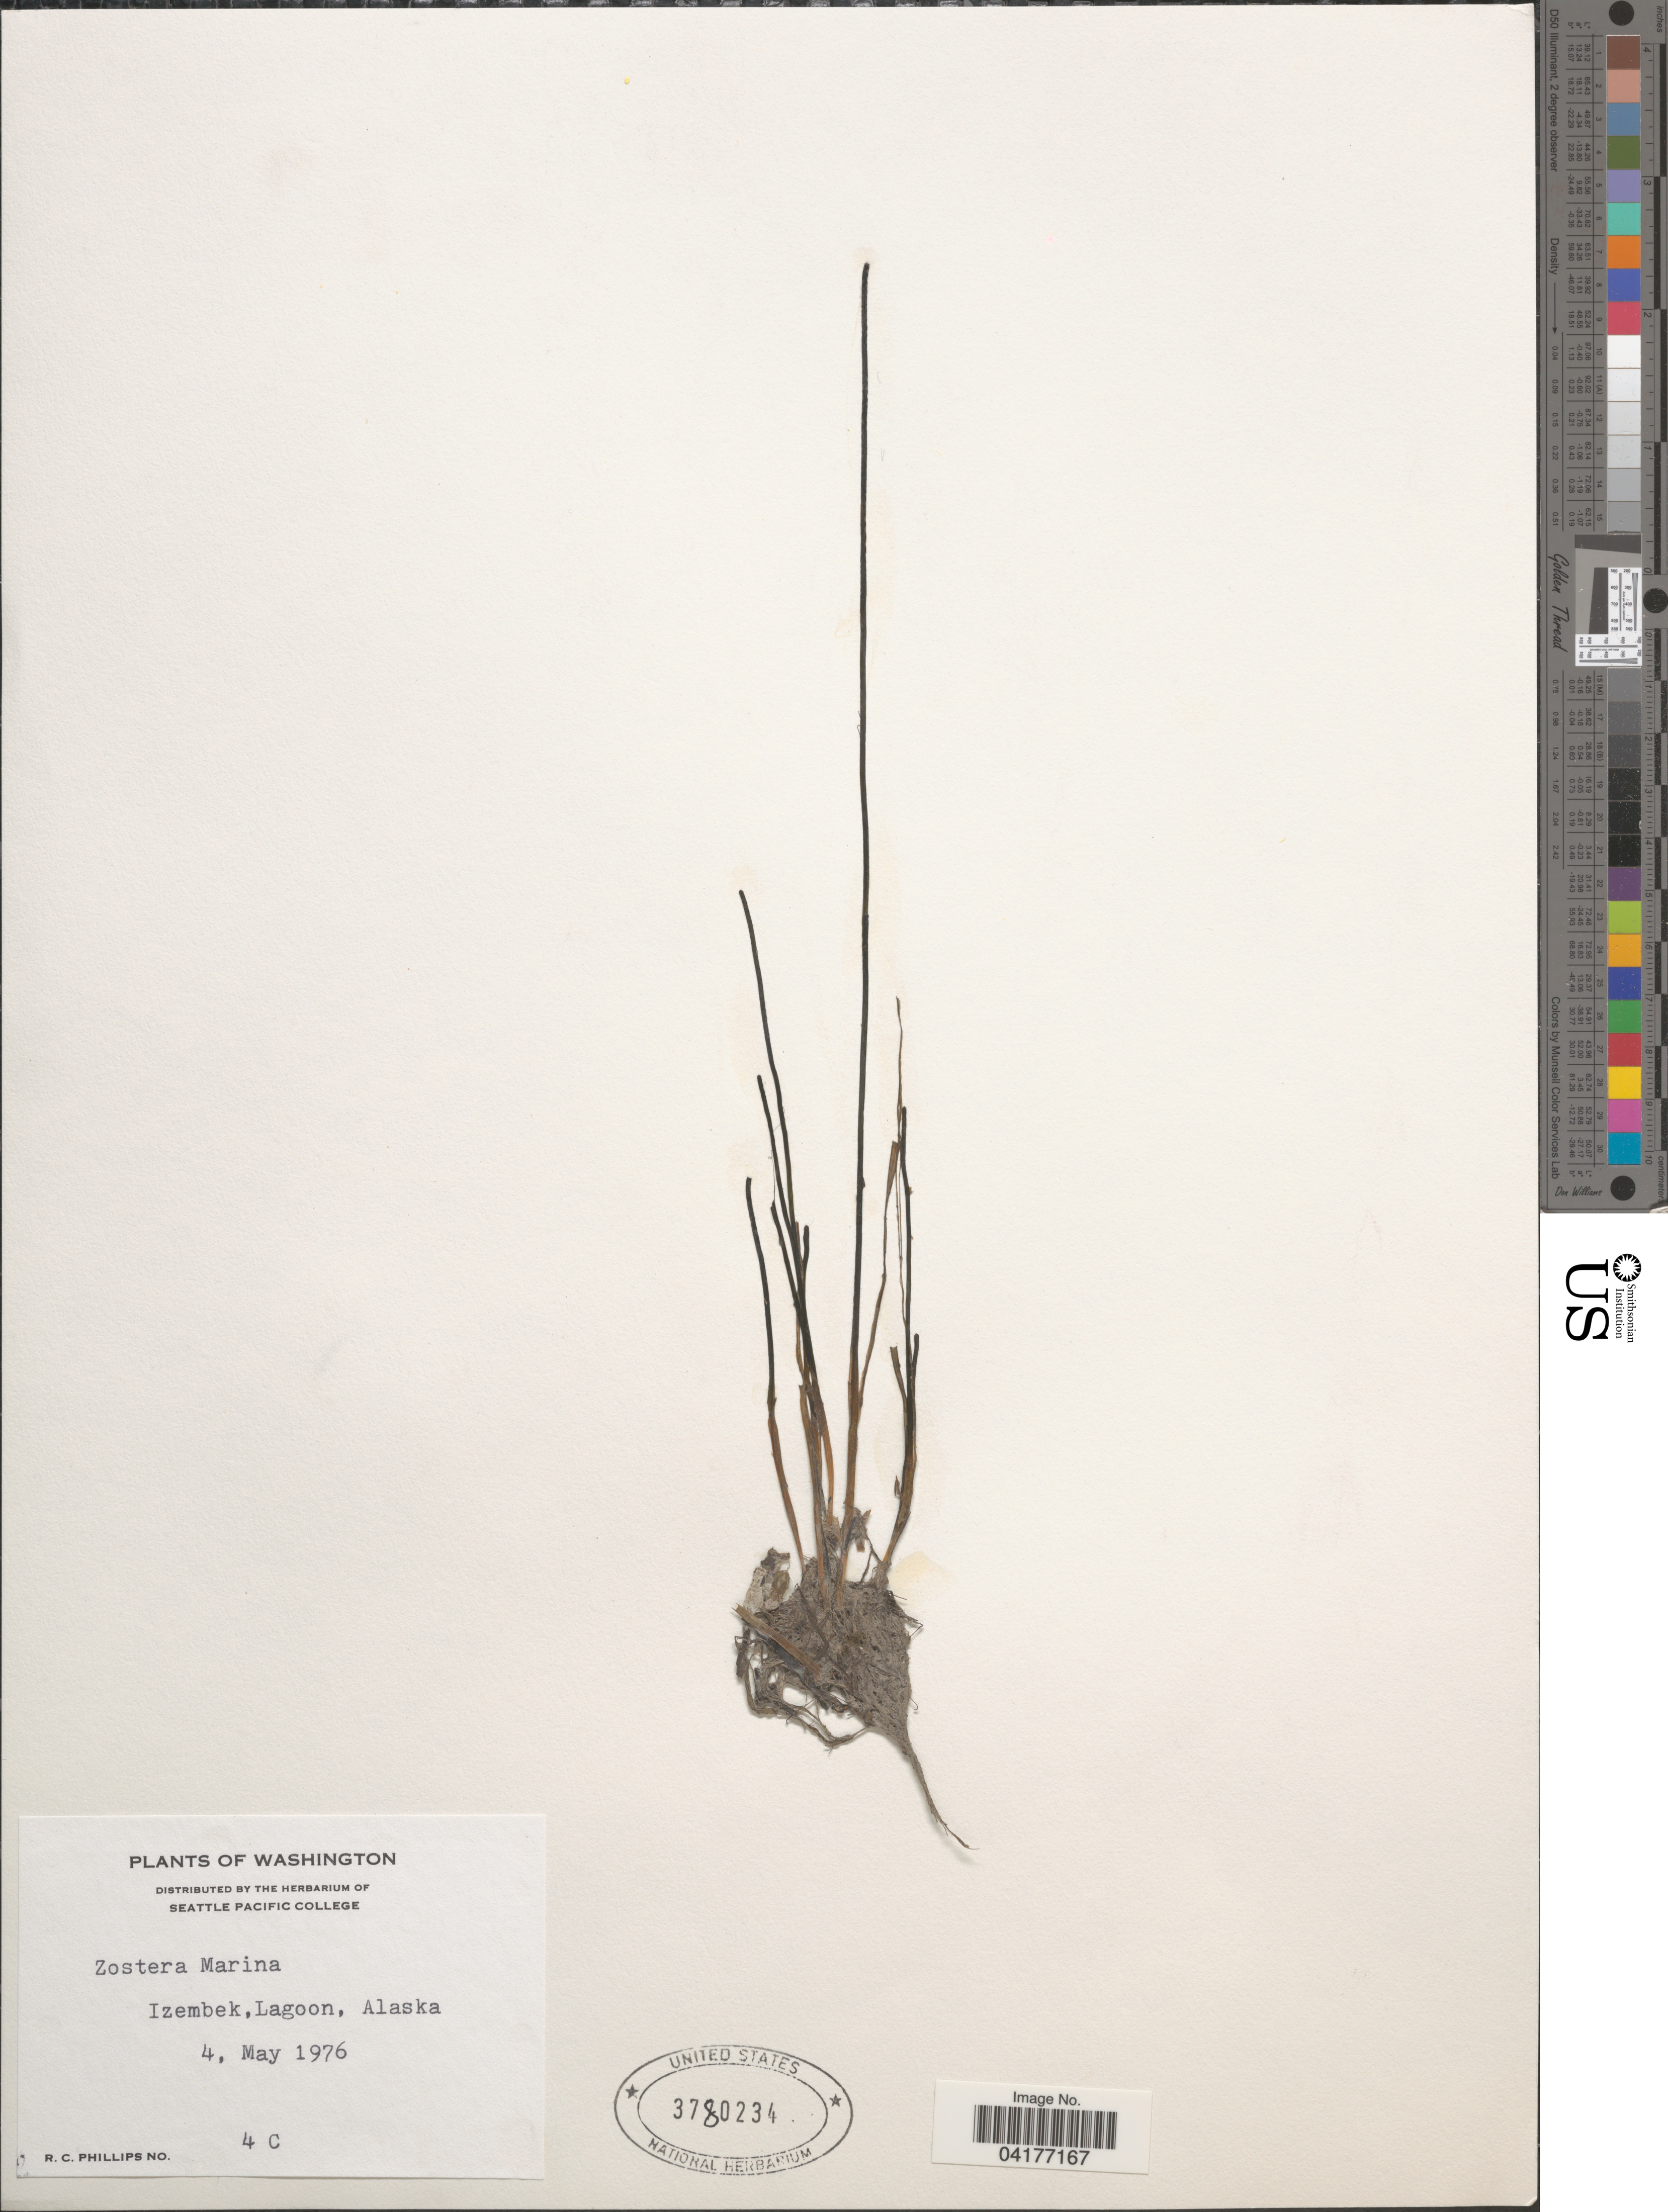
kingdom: Plantae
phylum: Tracheophyta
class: Liliopsida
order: Alismatales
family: Zosteraceae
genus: Zostera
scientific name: Zostera marina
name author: L.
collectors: R. C. Phillips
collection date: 1976-05-04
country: United States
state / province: Alaska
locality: Izembek Lagoon.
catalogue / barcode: US 3780234